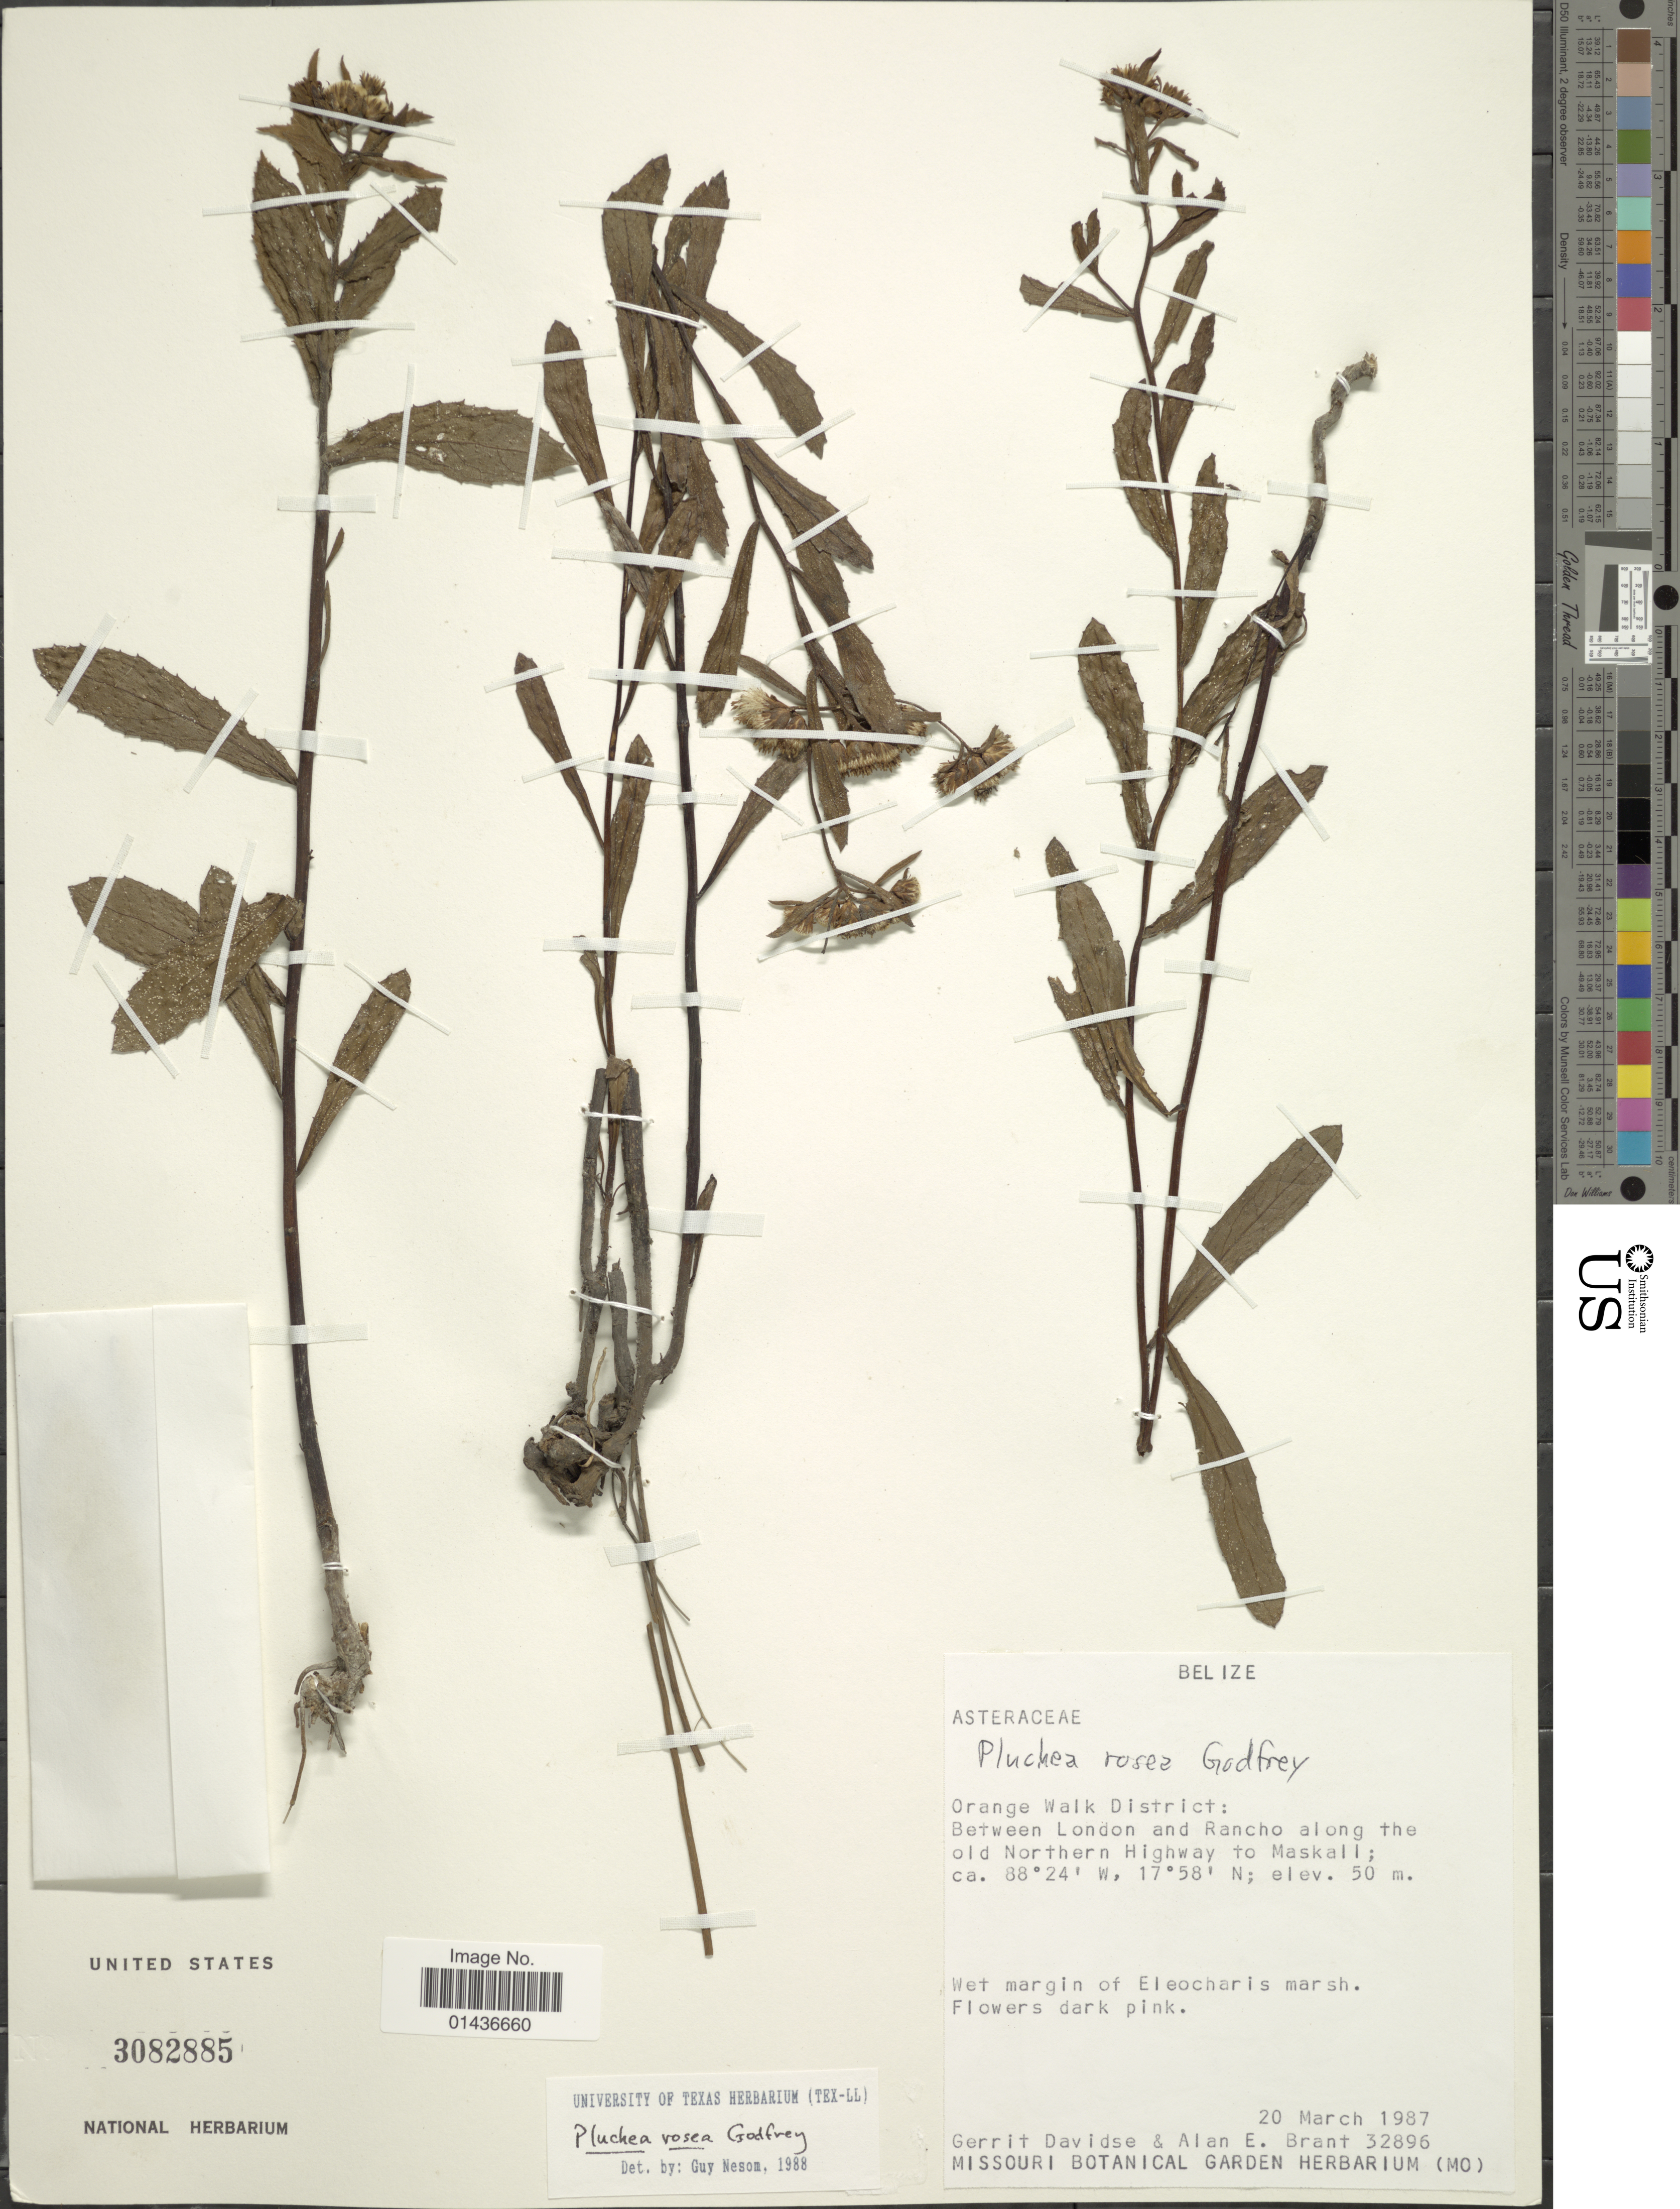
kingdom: Plantae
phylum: Tracheophyta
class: Magnoliopsida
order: Asterales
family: Asteraceae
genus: Pluchea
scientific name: Pluchea rosea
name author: R.K. Godfrey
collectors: G. Davidse & A. Brant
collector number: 32896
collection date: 1987-03-20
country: Belize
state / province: Orange Walk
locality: Between London and Rancho along the old Northern Highway to Maskall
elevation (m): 50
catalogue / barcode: US 3082885